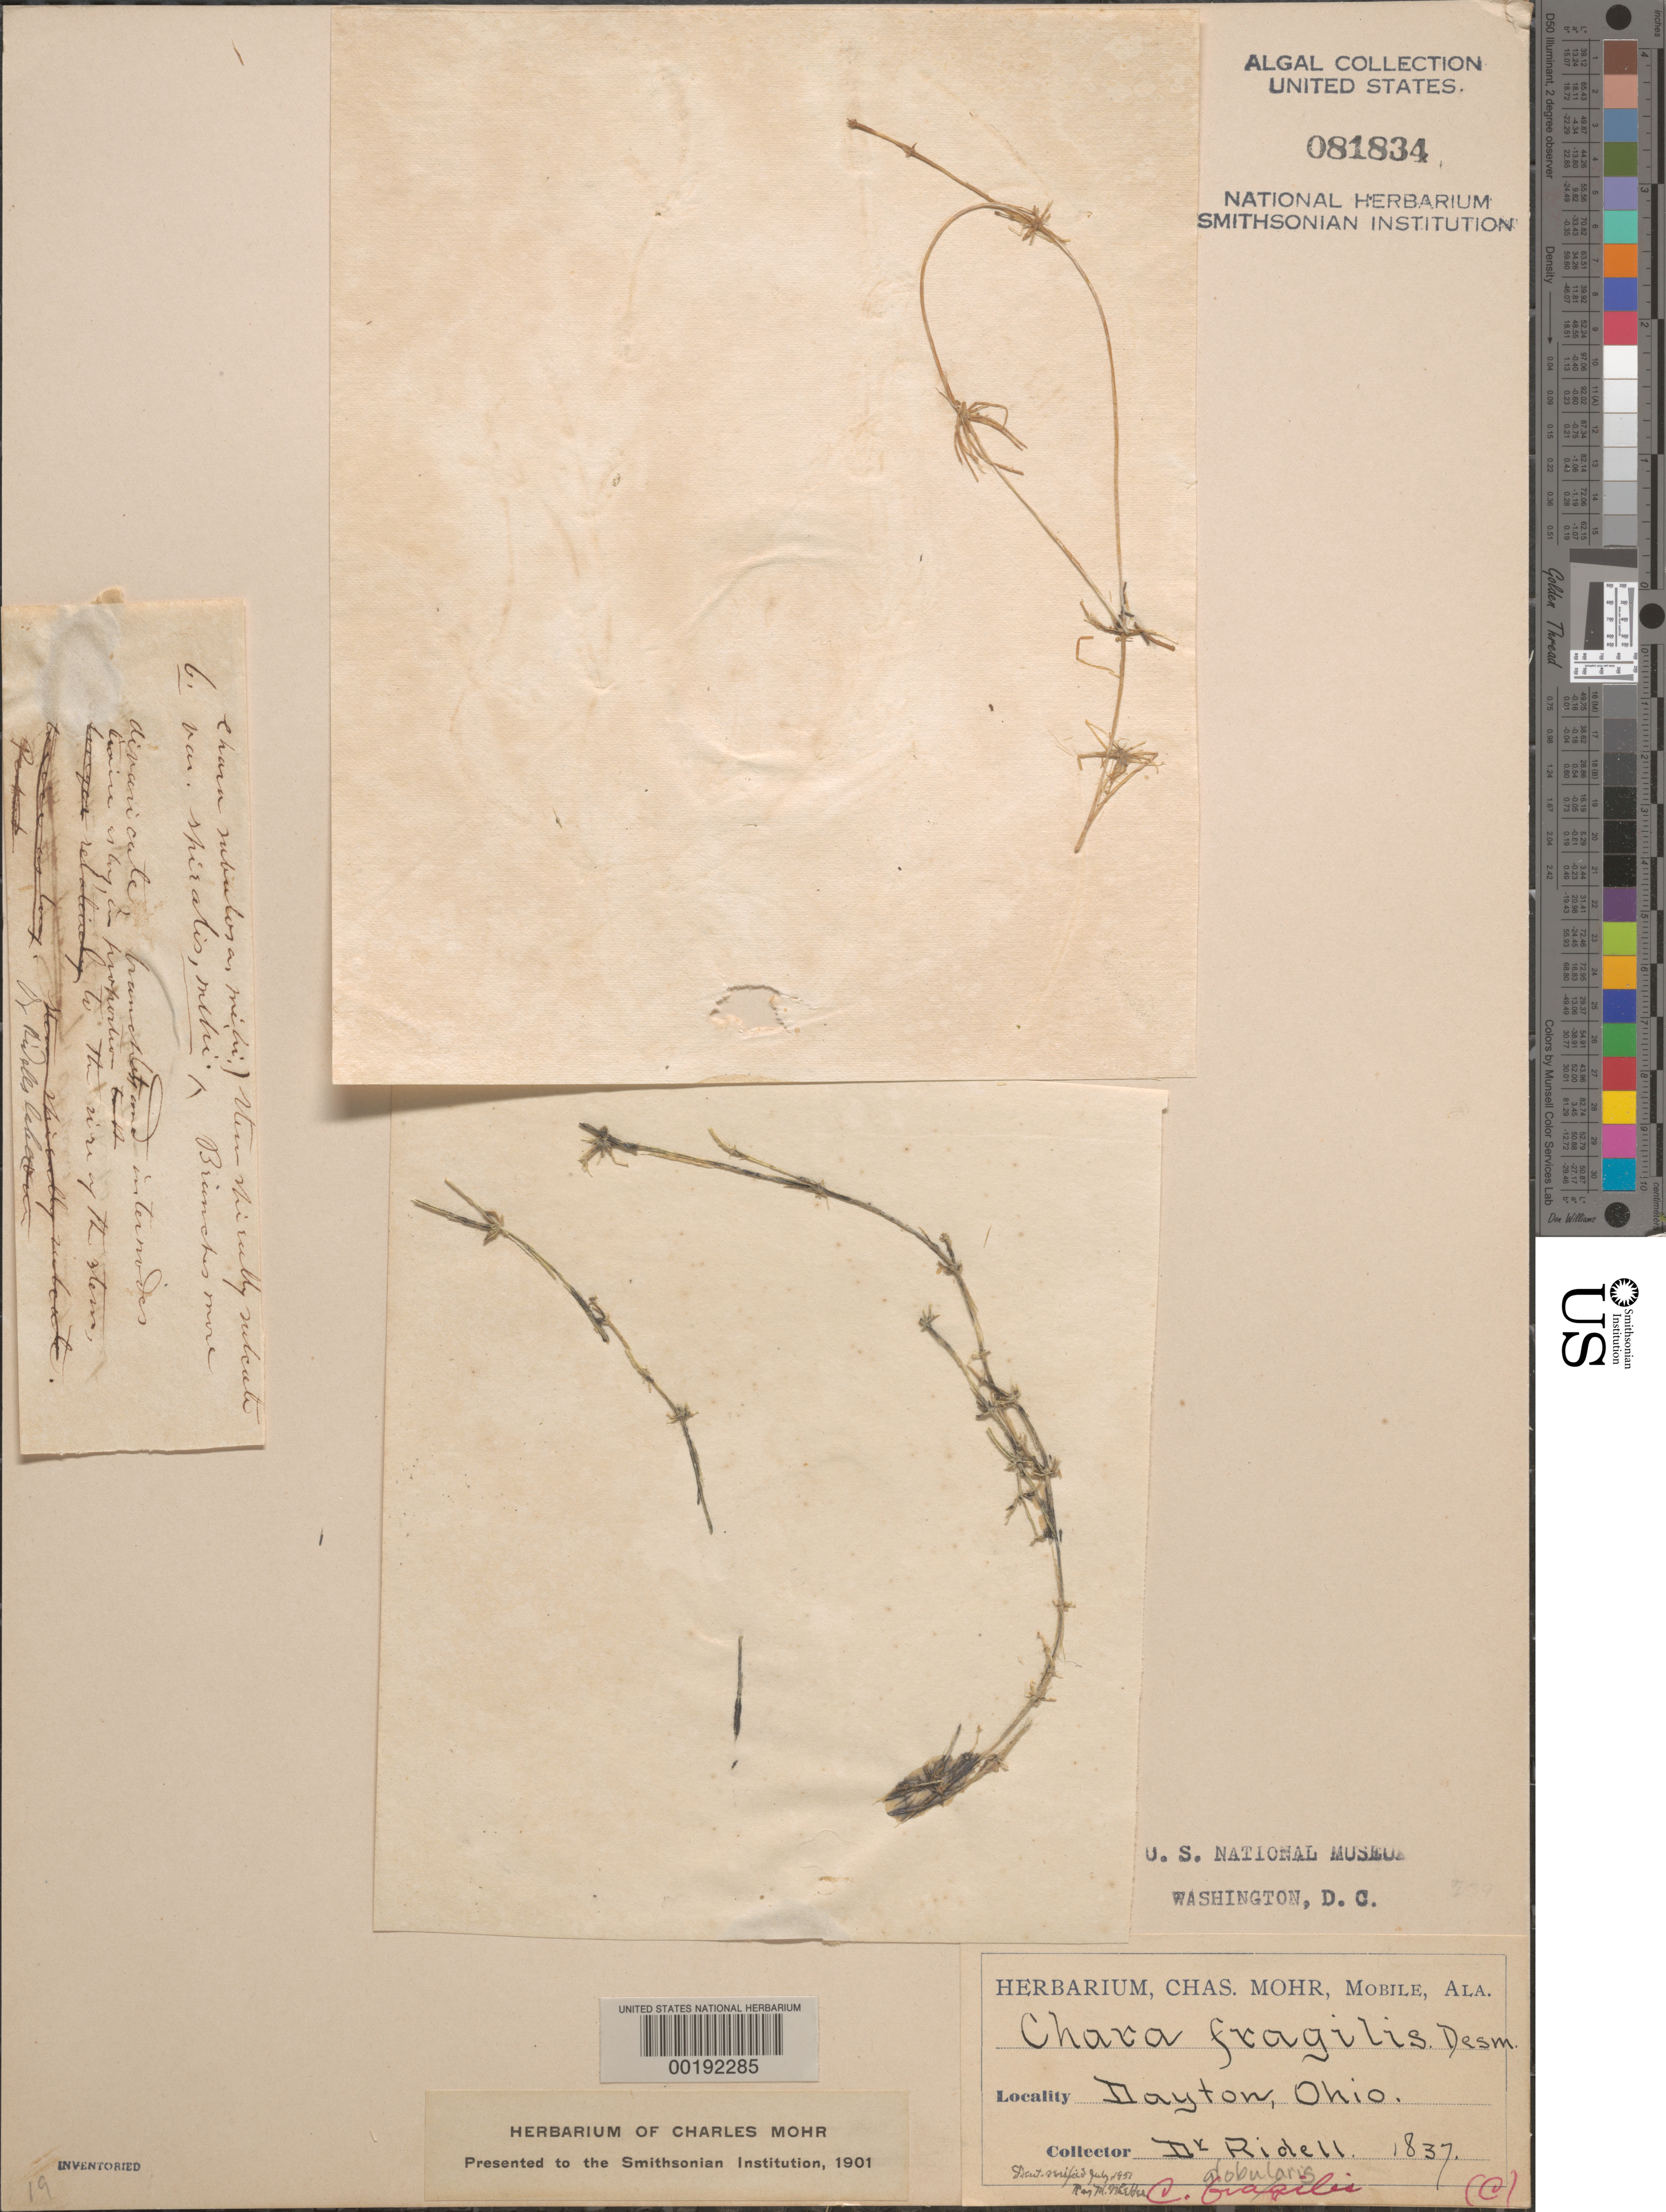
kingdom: Plantae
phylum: Charophyta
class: Charophyceae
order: Charales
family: Characeae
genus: Chara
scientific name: Chara globularis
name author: Thuiller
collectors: J. Riddell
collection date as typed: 1837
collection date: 1837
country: United States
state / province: Ohio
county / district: Montgomery County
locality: Dayton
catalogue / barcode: US 81834